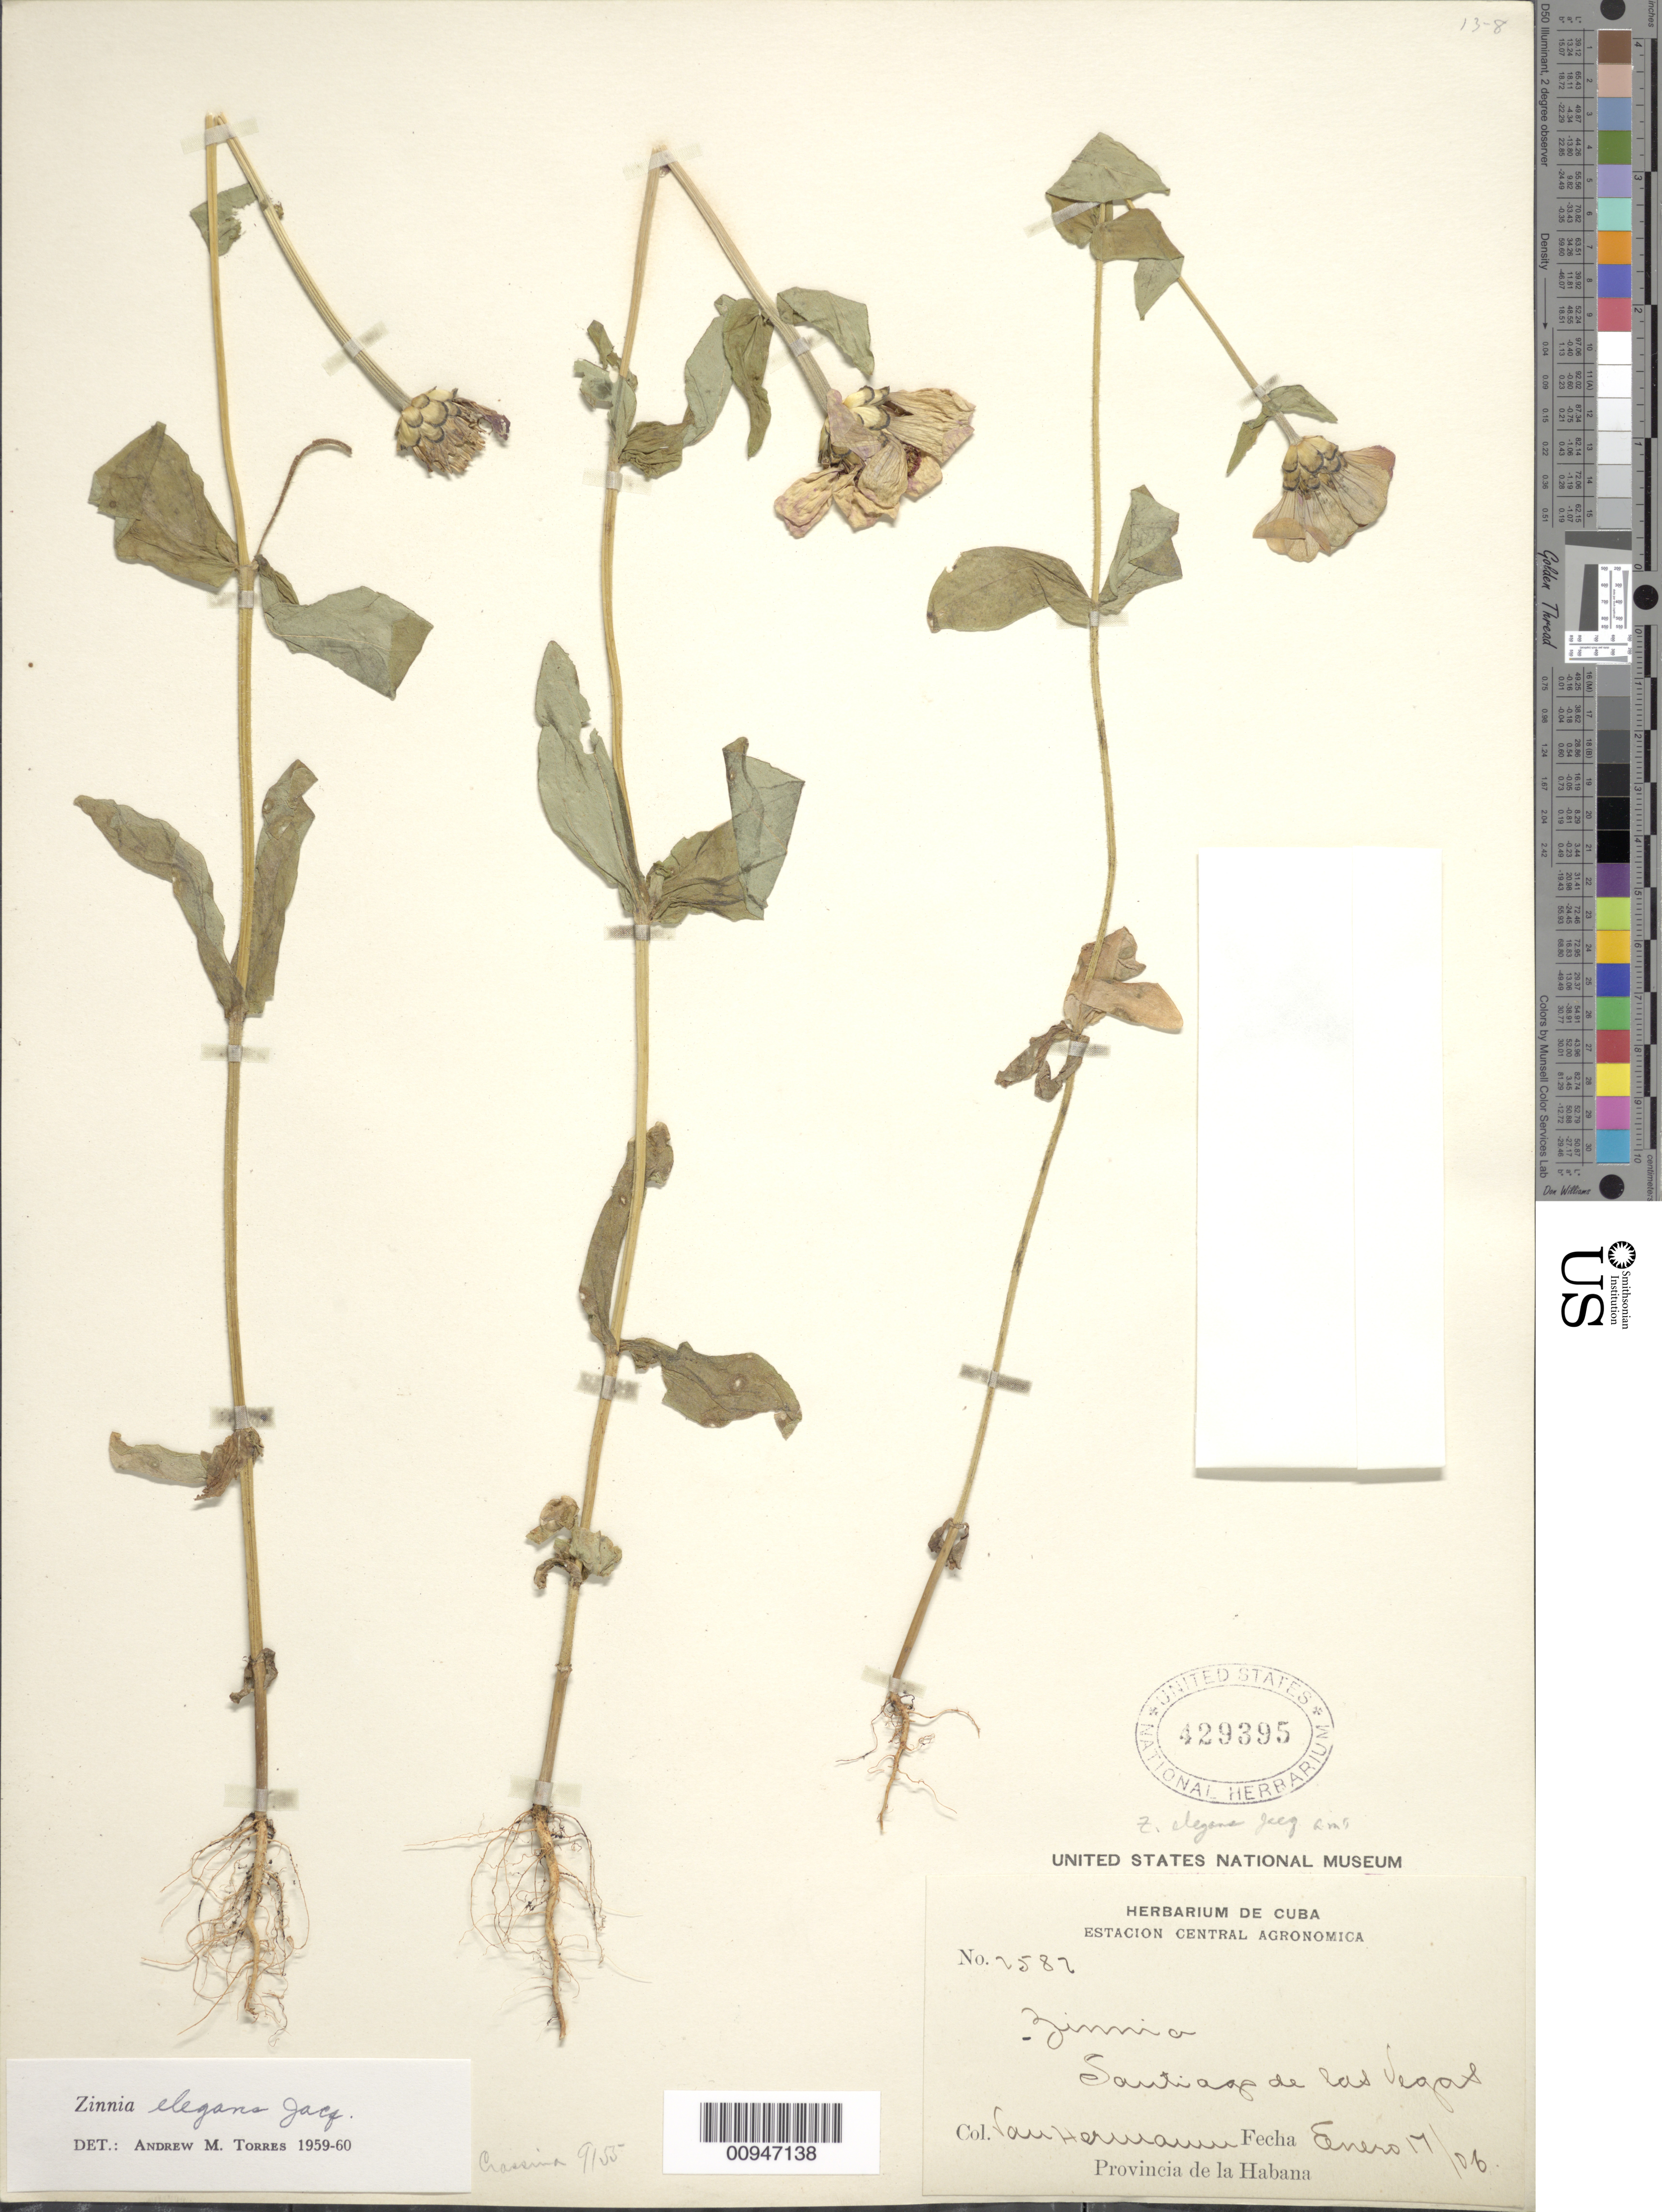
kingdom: Plantae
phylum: Tracheophyta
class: Magnoliopsida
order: Asterales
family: Asteraceae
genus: Zinnia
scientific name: Zinnia elegans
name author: Jacq.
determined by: Torres, A. M.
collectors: H. A. Van Hermann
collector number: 2587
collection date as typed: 17 Jan 1906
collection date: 1906-01-17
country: Cuba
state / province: La Habana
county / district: Municipio Boyeros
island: Cuba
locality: Santiago de Las Vegas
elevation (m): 97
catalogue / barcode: US 429395